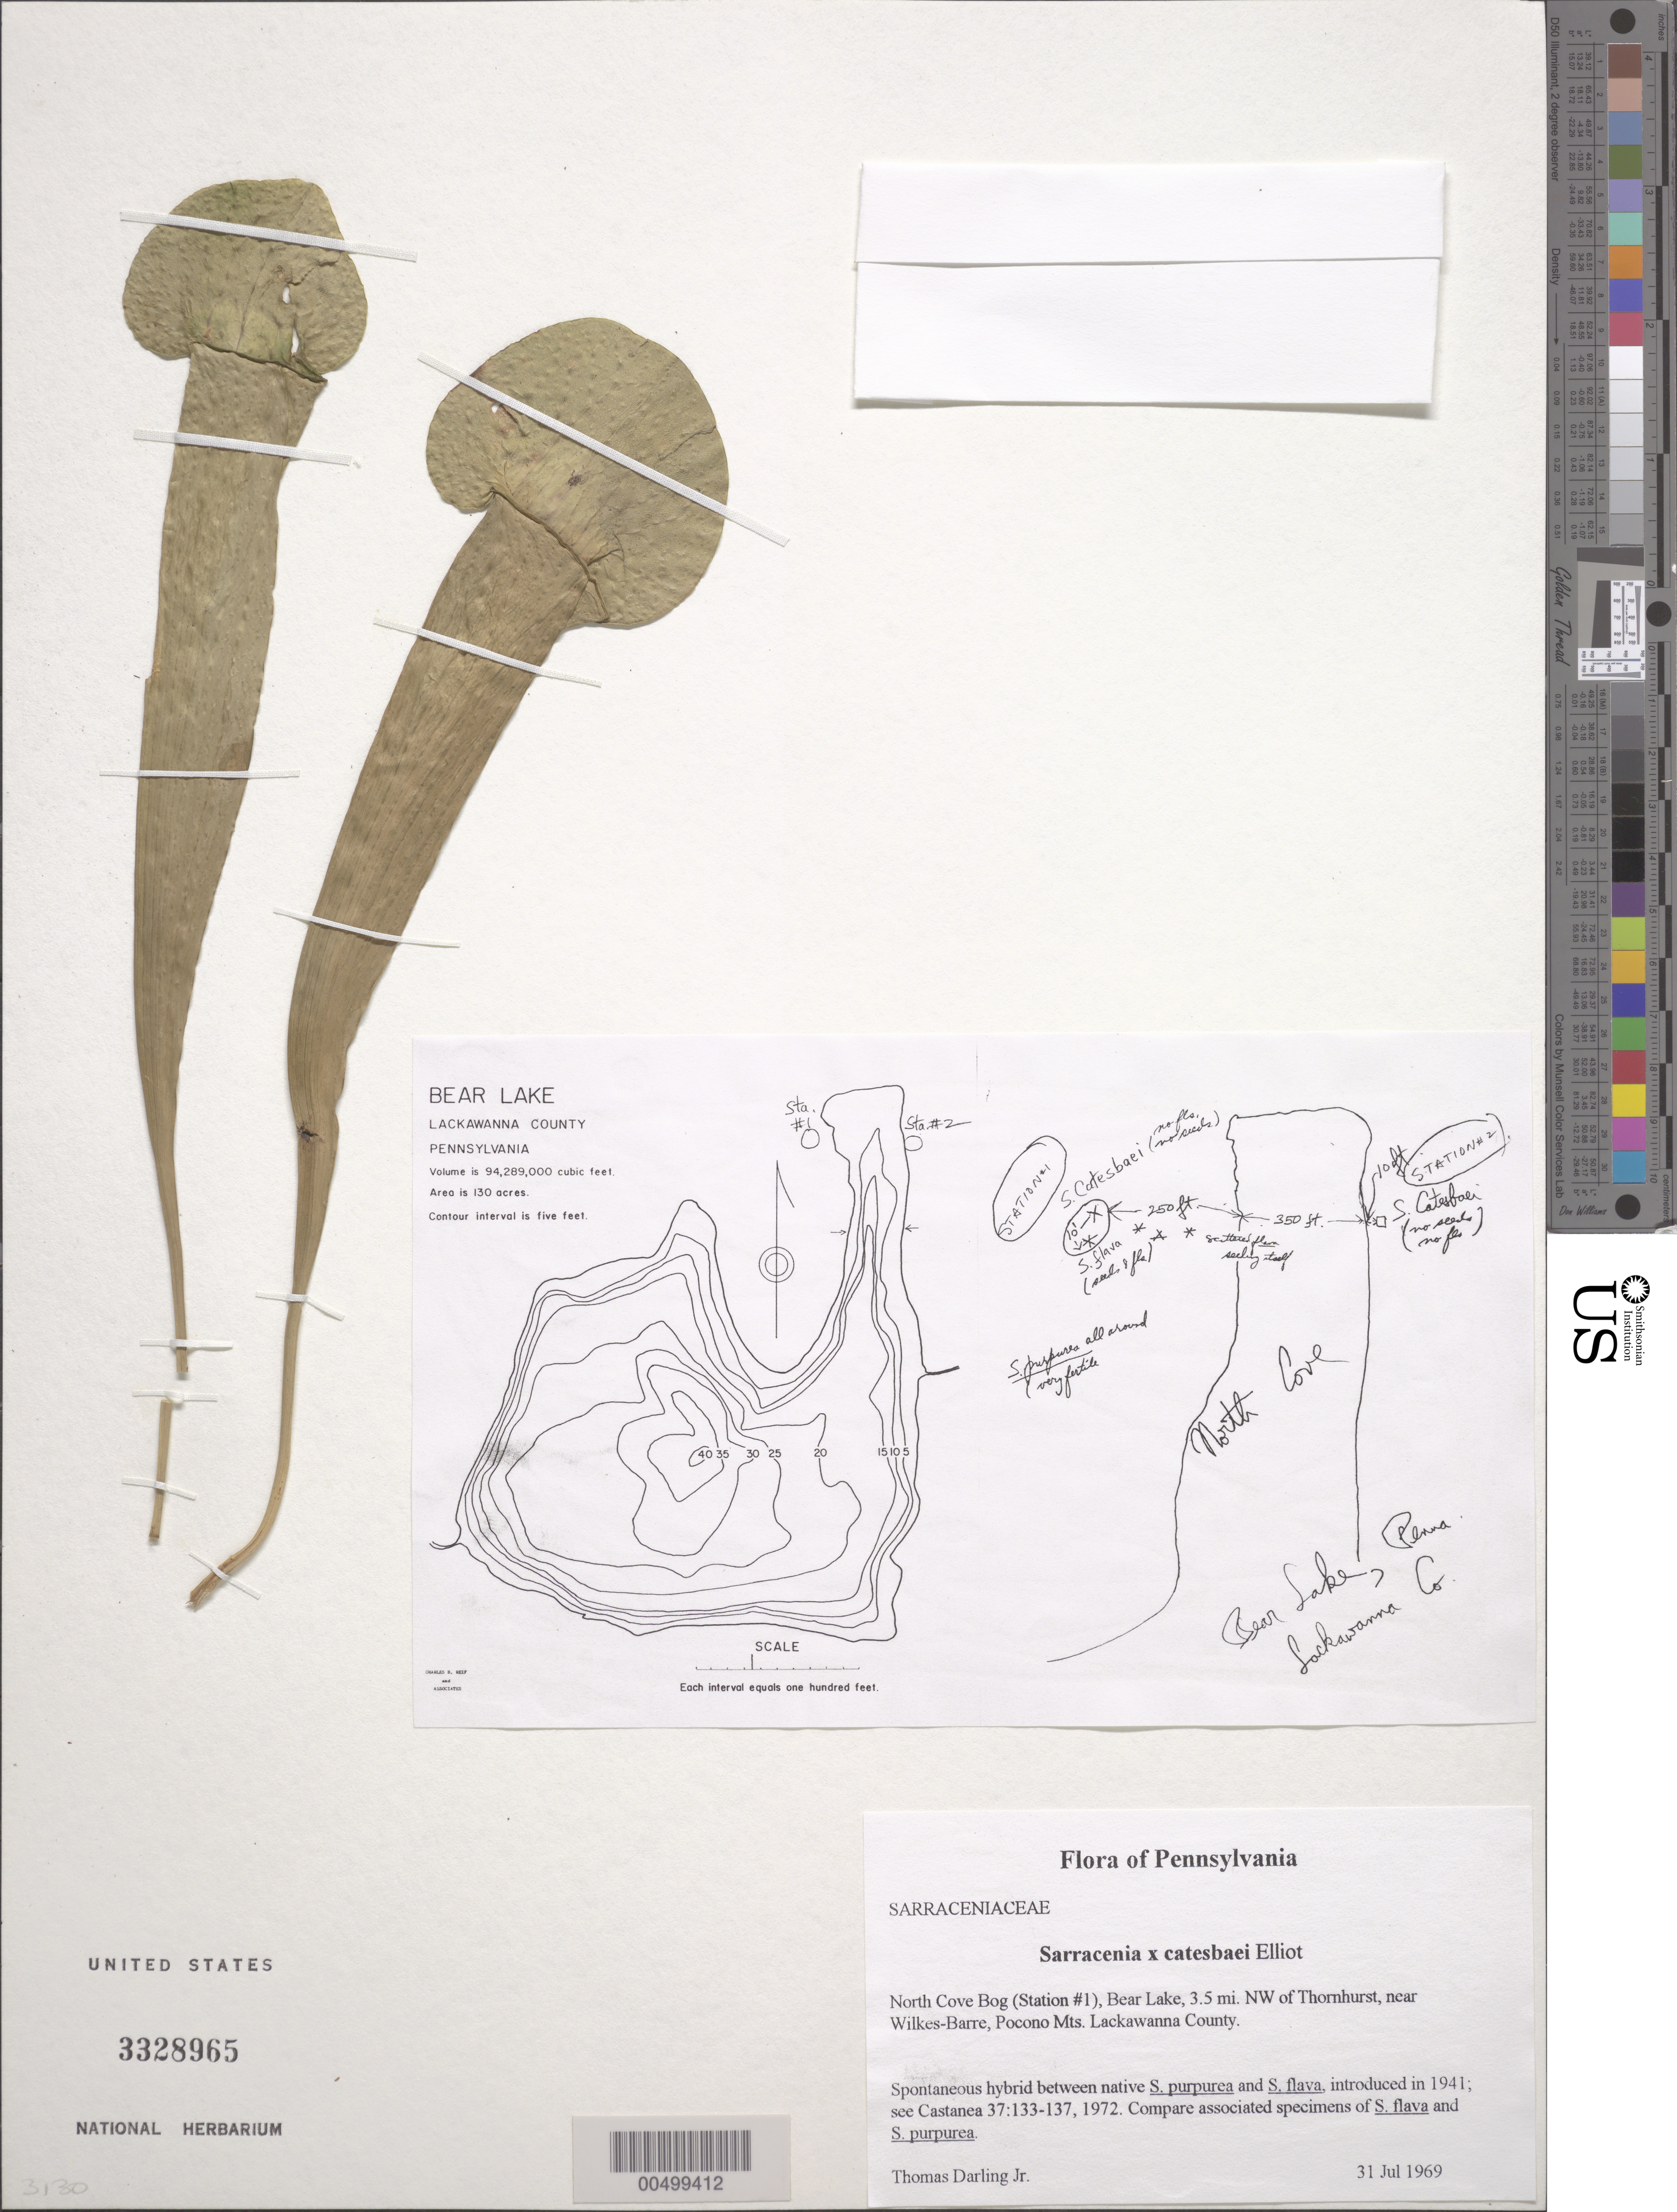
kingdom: Plantae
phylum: Tracheophyta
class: Magnoliopsida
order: Ericales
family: Sarraceniaceae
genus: Sarracenia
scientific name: Sarracenia catesbaei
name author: Elliott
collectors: T. Darling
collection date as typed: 31 Jul 1969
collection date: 1969-07-31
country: United States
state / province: Pennsylvania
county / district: Lackawanna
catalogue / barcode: US 3228965